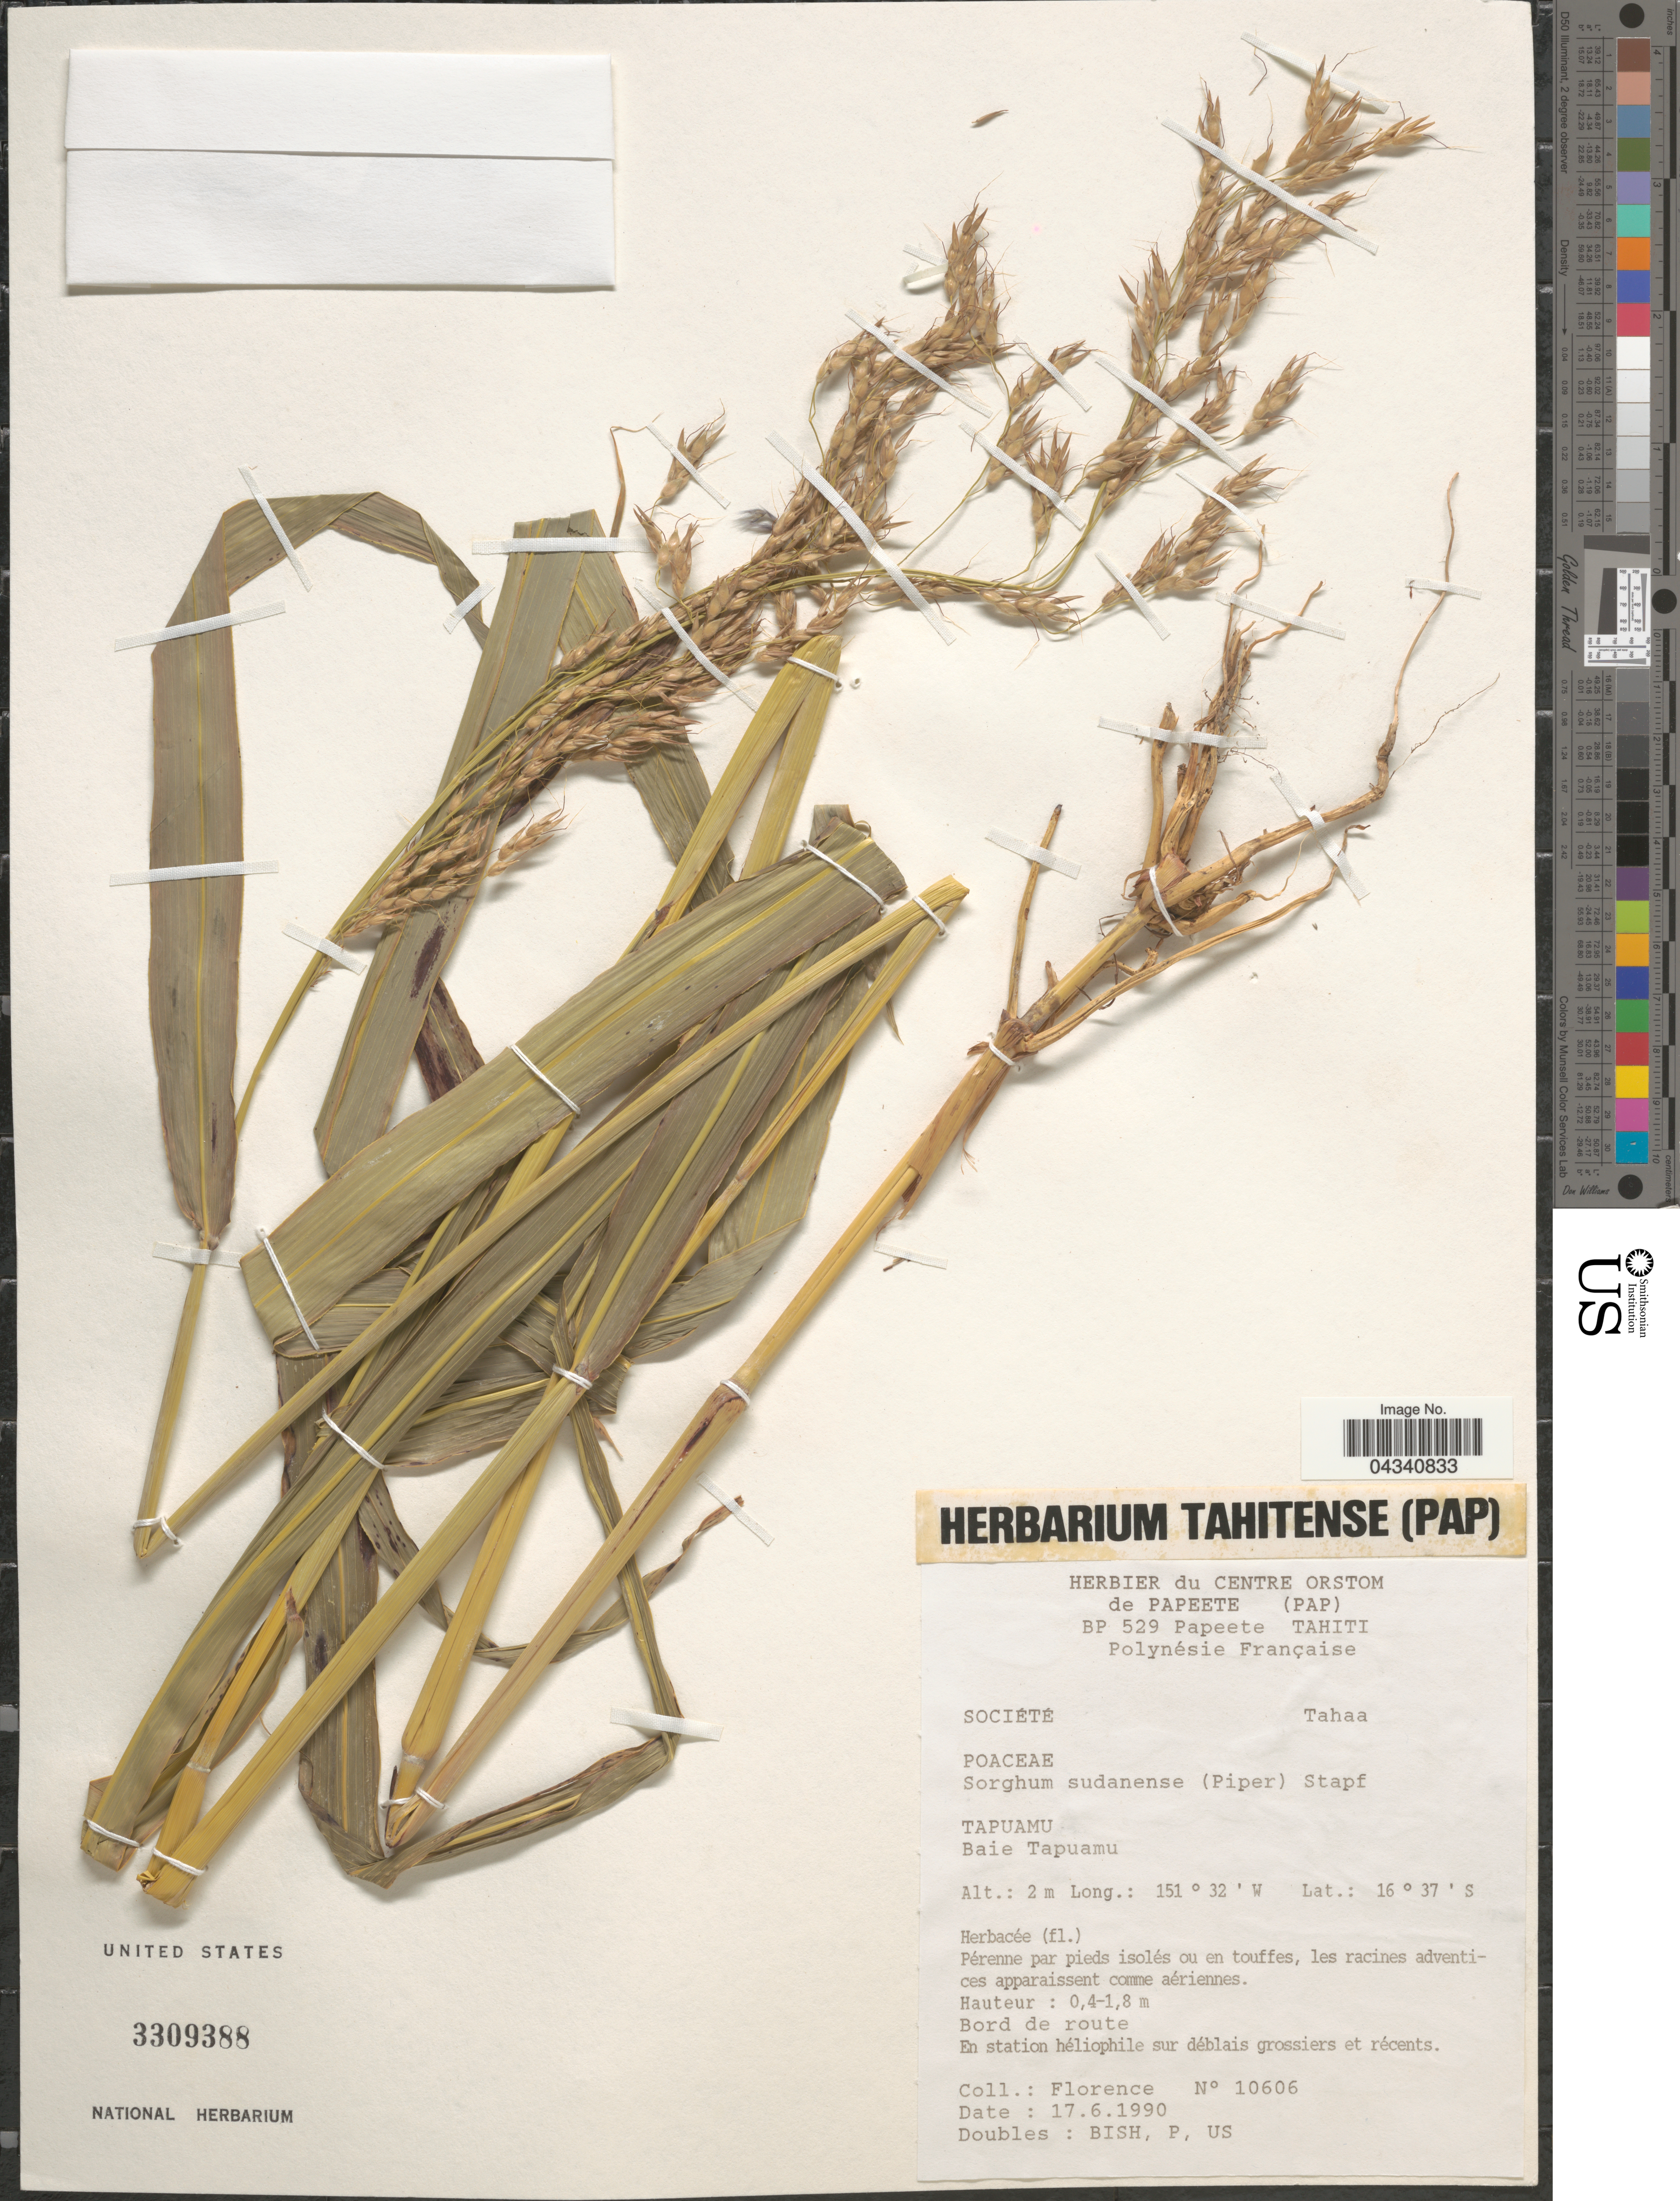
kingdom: Plantae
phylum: Tracheophyta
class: Liliopsida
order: Poales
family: Poaceae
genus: Sorghum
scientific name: Sorghum x drummondii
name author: (Nees ex Steud.) Millsp. & Chase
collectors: -. Florence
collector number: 10606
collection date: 1990-06-17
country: French Polynesia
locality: Société. Tapuamu. Baie Tapuamu.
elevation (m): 2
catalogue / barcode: US 3309388